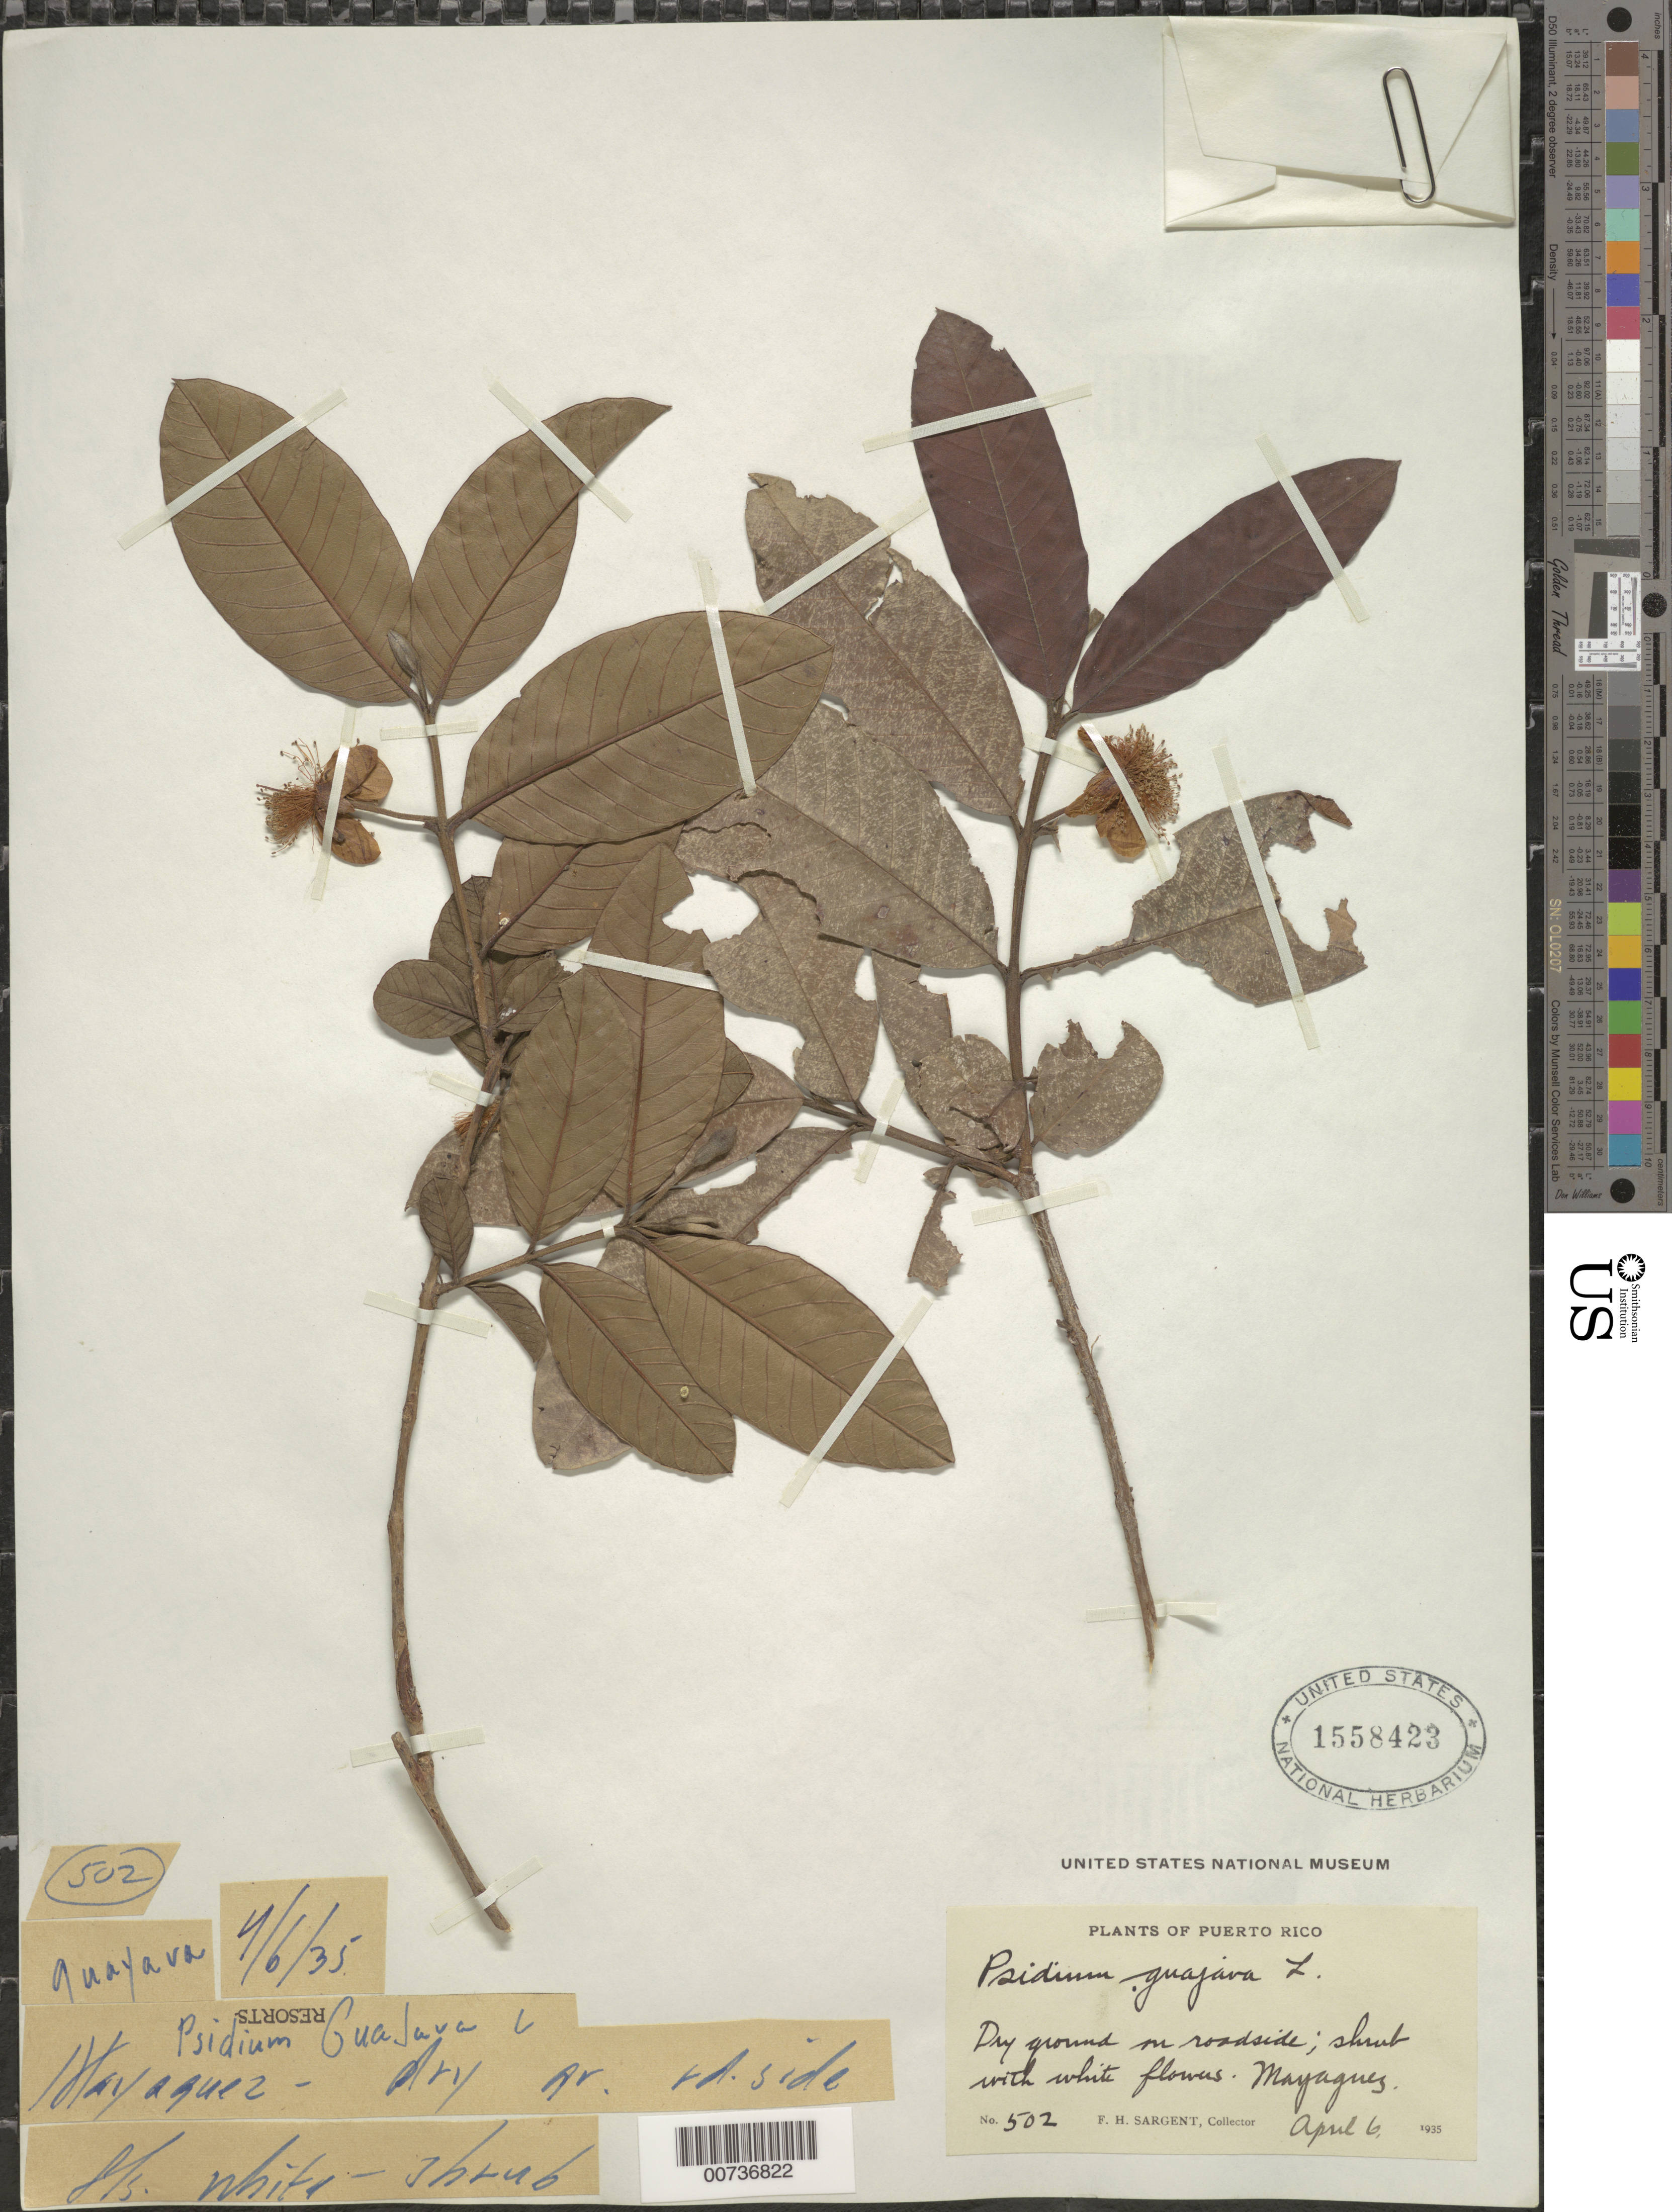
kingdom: Plantae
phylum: Tracheophyta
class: Magnoliopsida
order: Myrtales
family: Myrtaceae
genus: Psidium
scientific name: Psidium guajava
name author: L.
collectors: F. H. Sargent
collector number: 502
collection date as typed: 06 Apr 1935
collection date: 1935-04-06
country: Puerto Rico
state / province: Mayagüez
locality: Mayaguez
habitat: Dry ground on roadside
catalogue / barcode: US 1558423